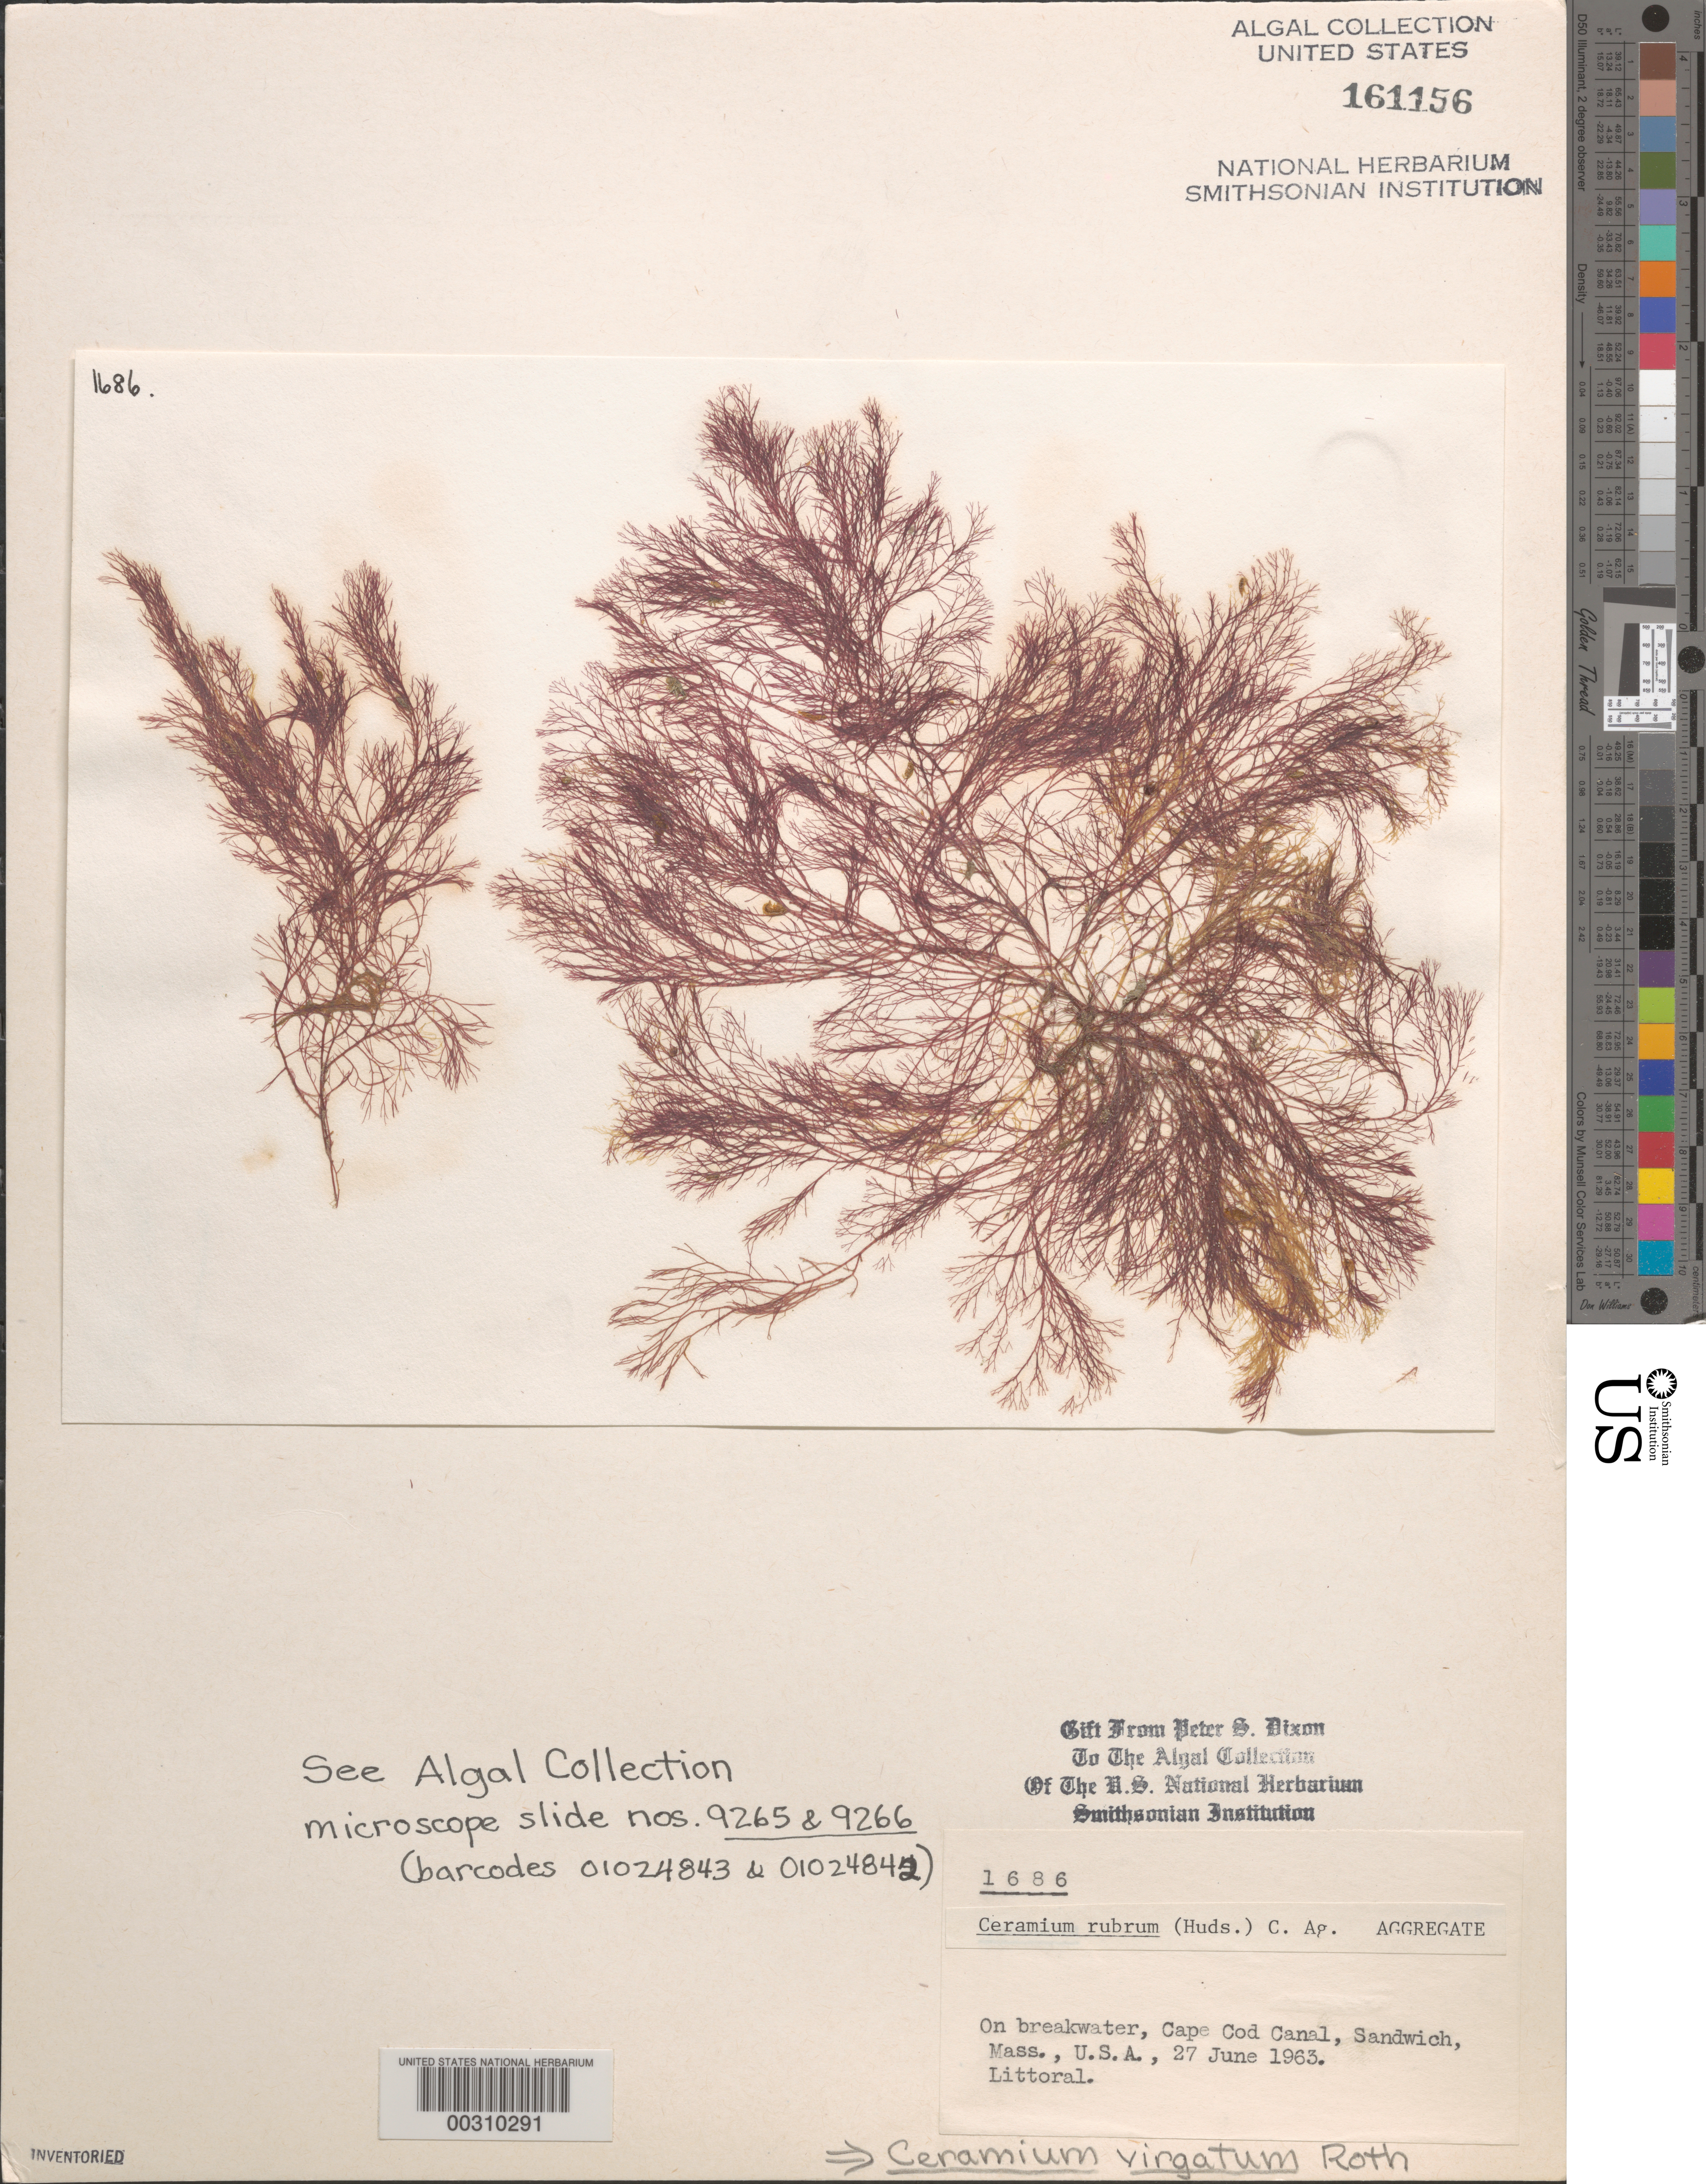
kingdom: Plantae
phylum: Rhodophyta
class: Florideophyceae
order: Ceramiales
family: Ceramiaceae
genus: Ceramium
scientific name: Ceramium virgatum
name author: Roth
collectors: P. S. Dixon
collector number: PSD 1686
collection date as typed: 27 Jun 1963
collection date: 1963-06-27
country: United States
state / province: Massachusetts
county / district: Barnstable County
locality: Cape Cod Canal, Sandwich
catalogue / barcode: US 161156